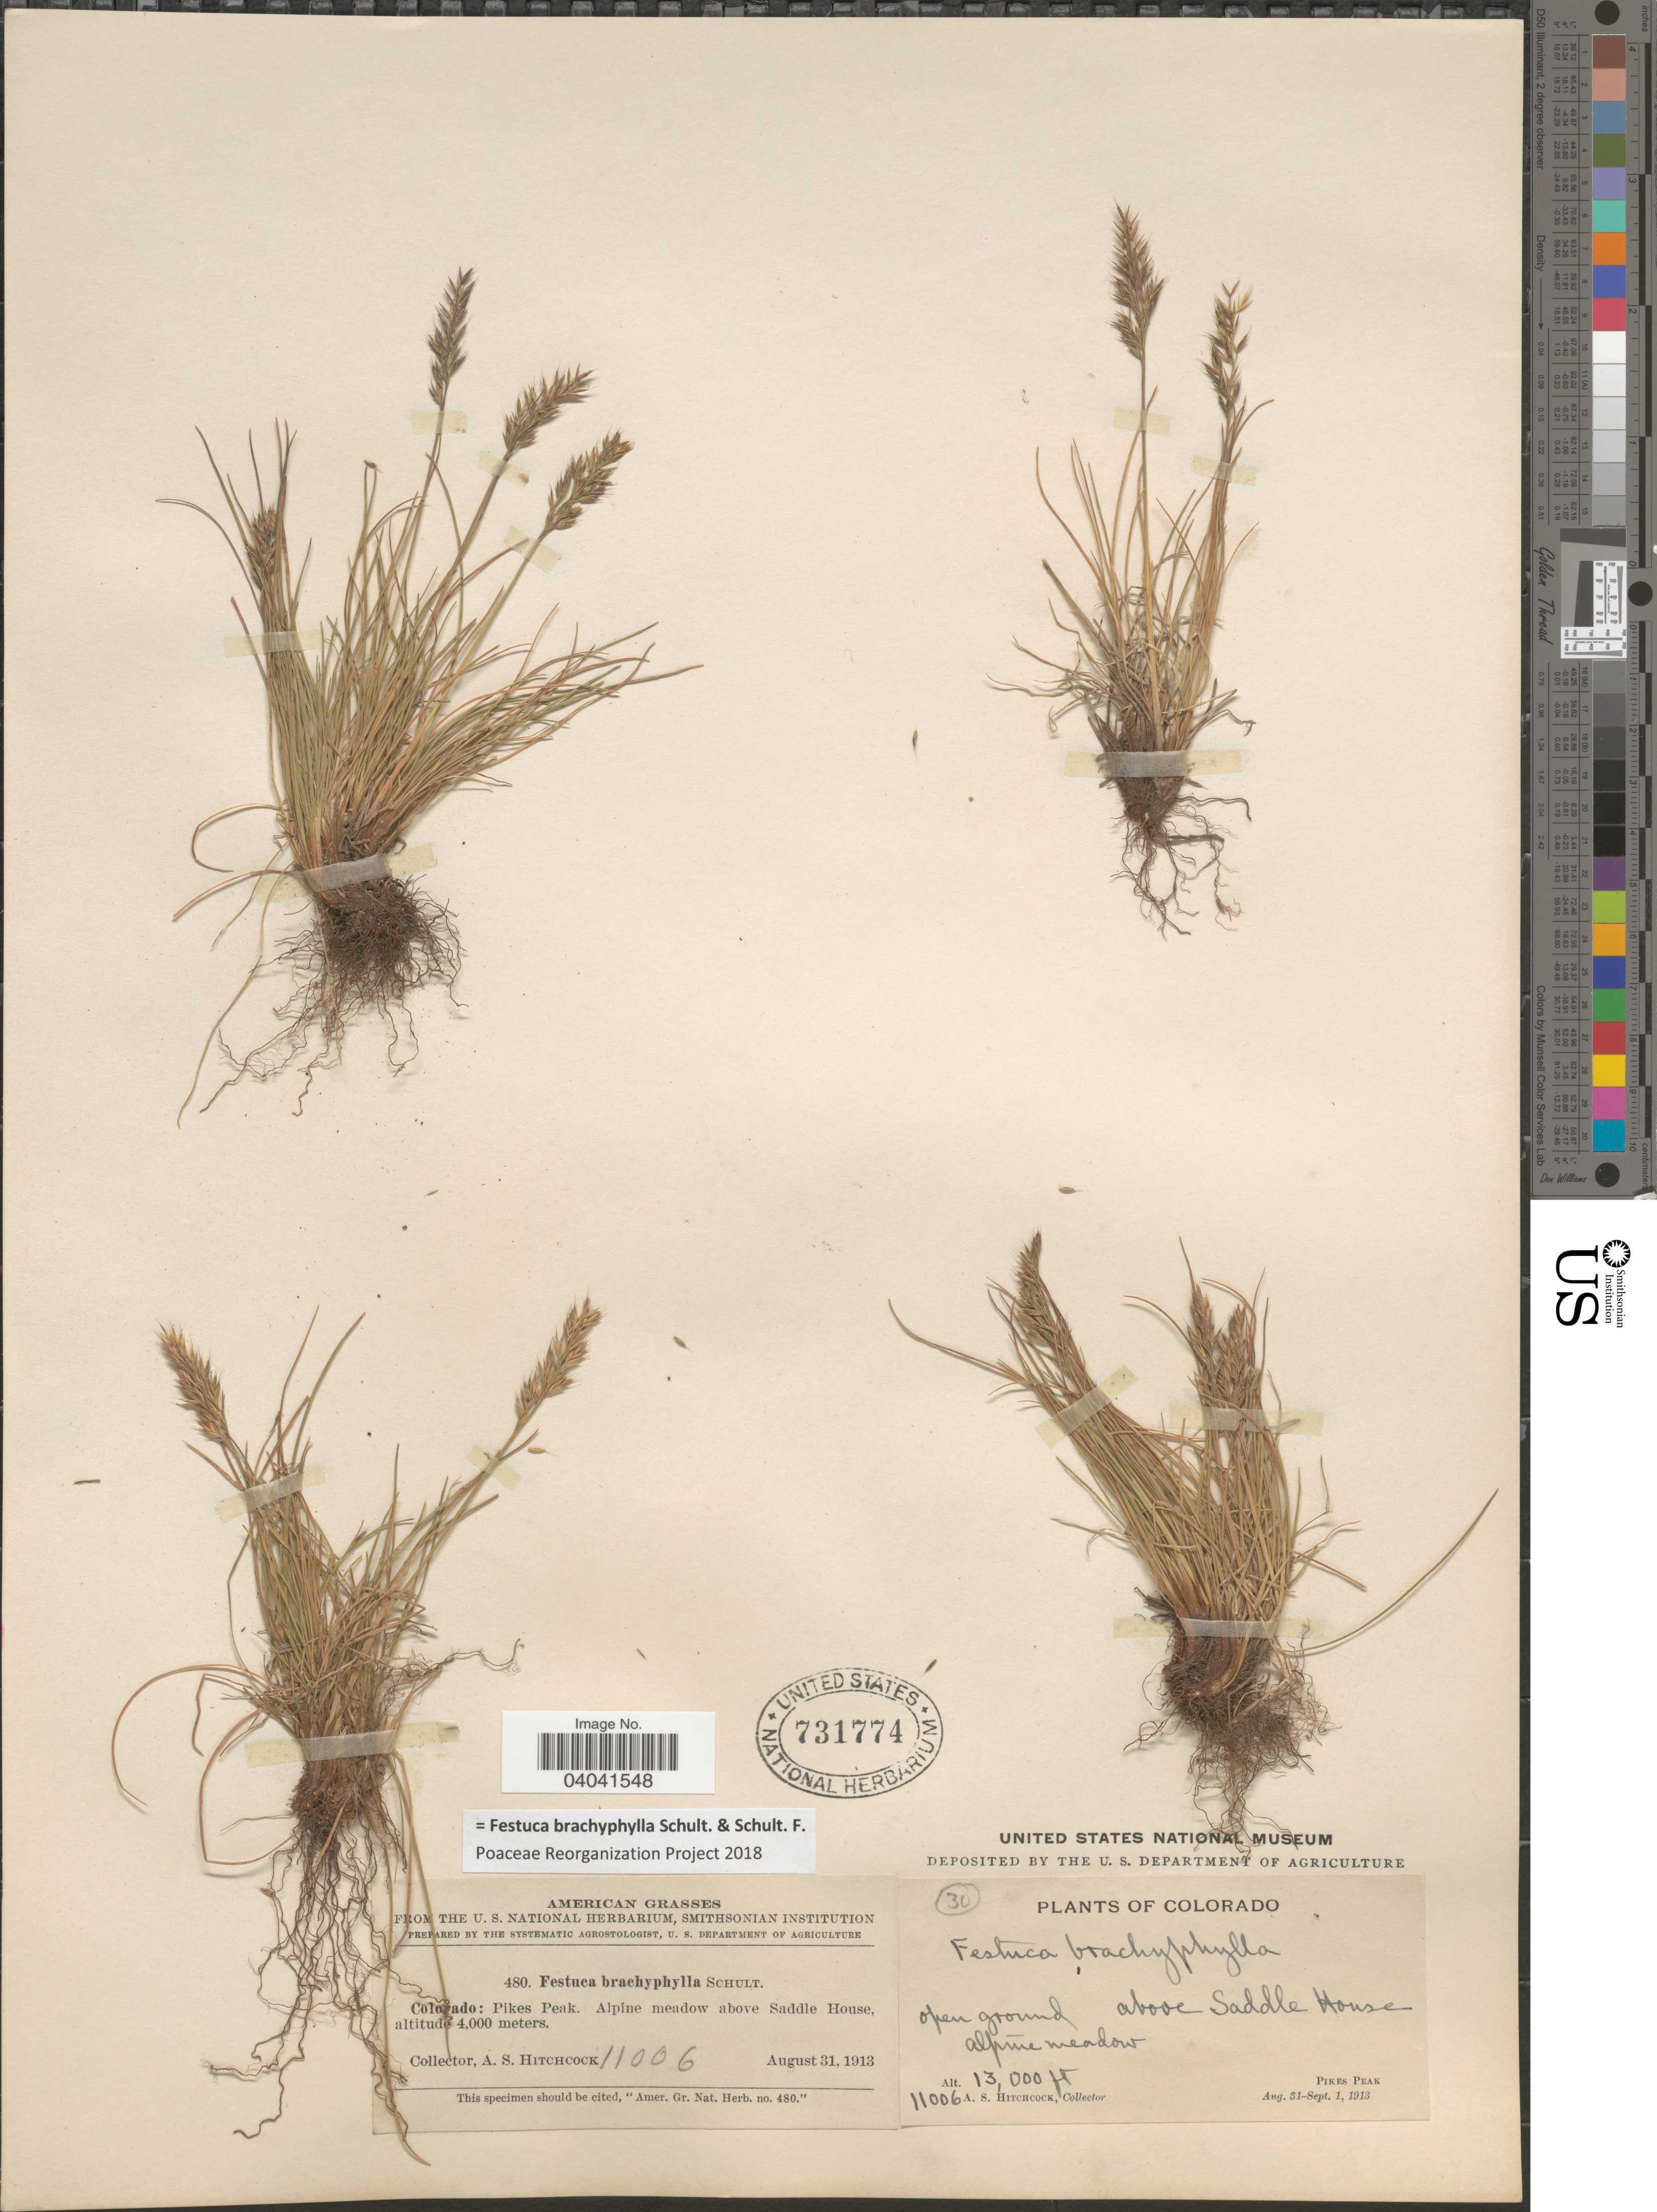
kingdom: Plantae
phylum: Tracheophyta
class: Liliopsida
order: Poales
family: Poaceae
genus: Festuca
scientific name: Festuca brachyphylla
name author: Schult. & Schult. f.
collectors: A. S. Hitchcock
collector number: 11006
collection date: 1913-08-31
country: United States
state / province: Colorado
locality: Pikes Peak. Alpine meadow above Saddle House.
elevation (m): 4000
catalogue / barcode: US 731774